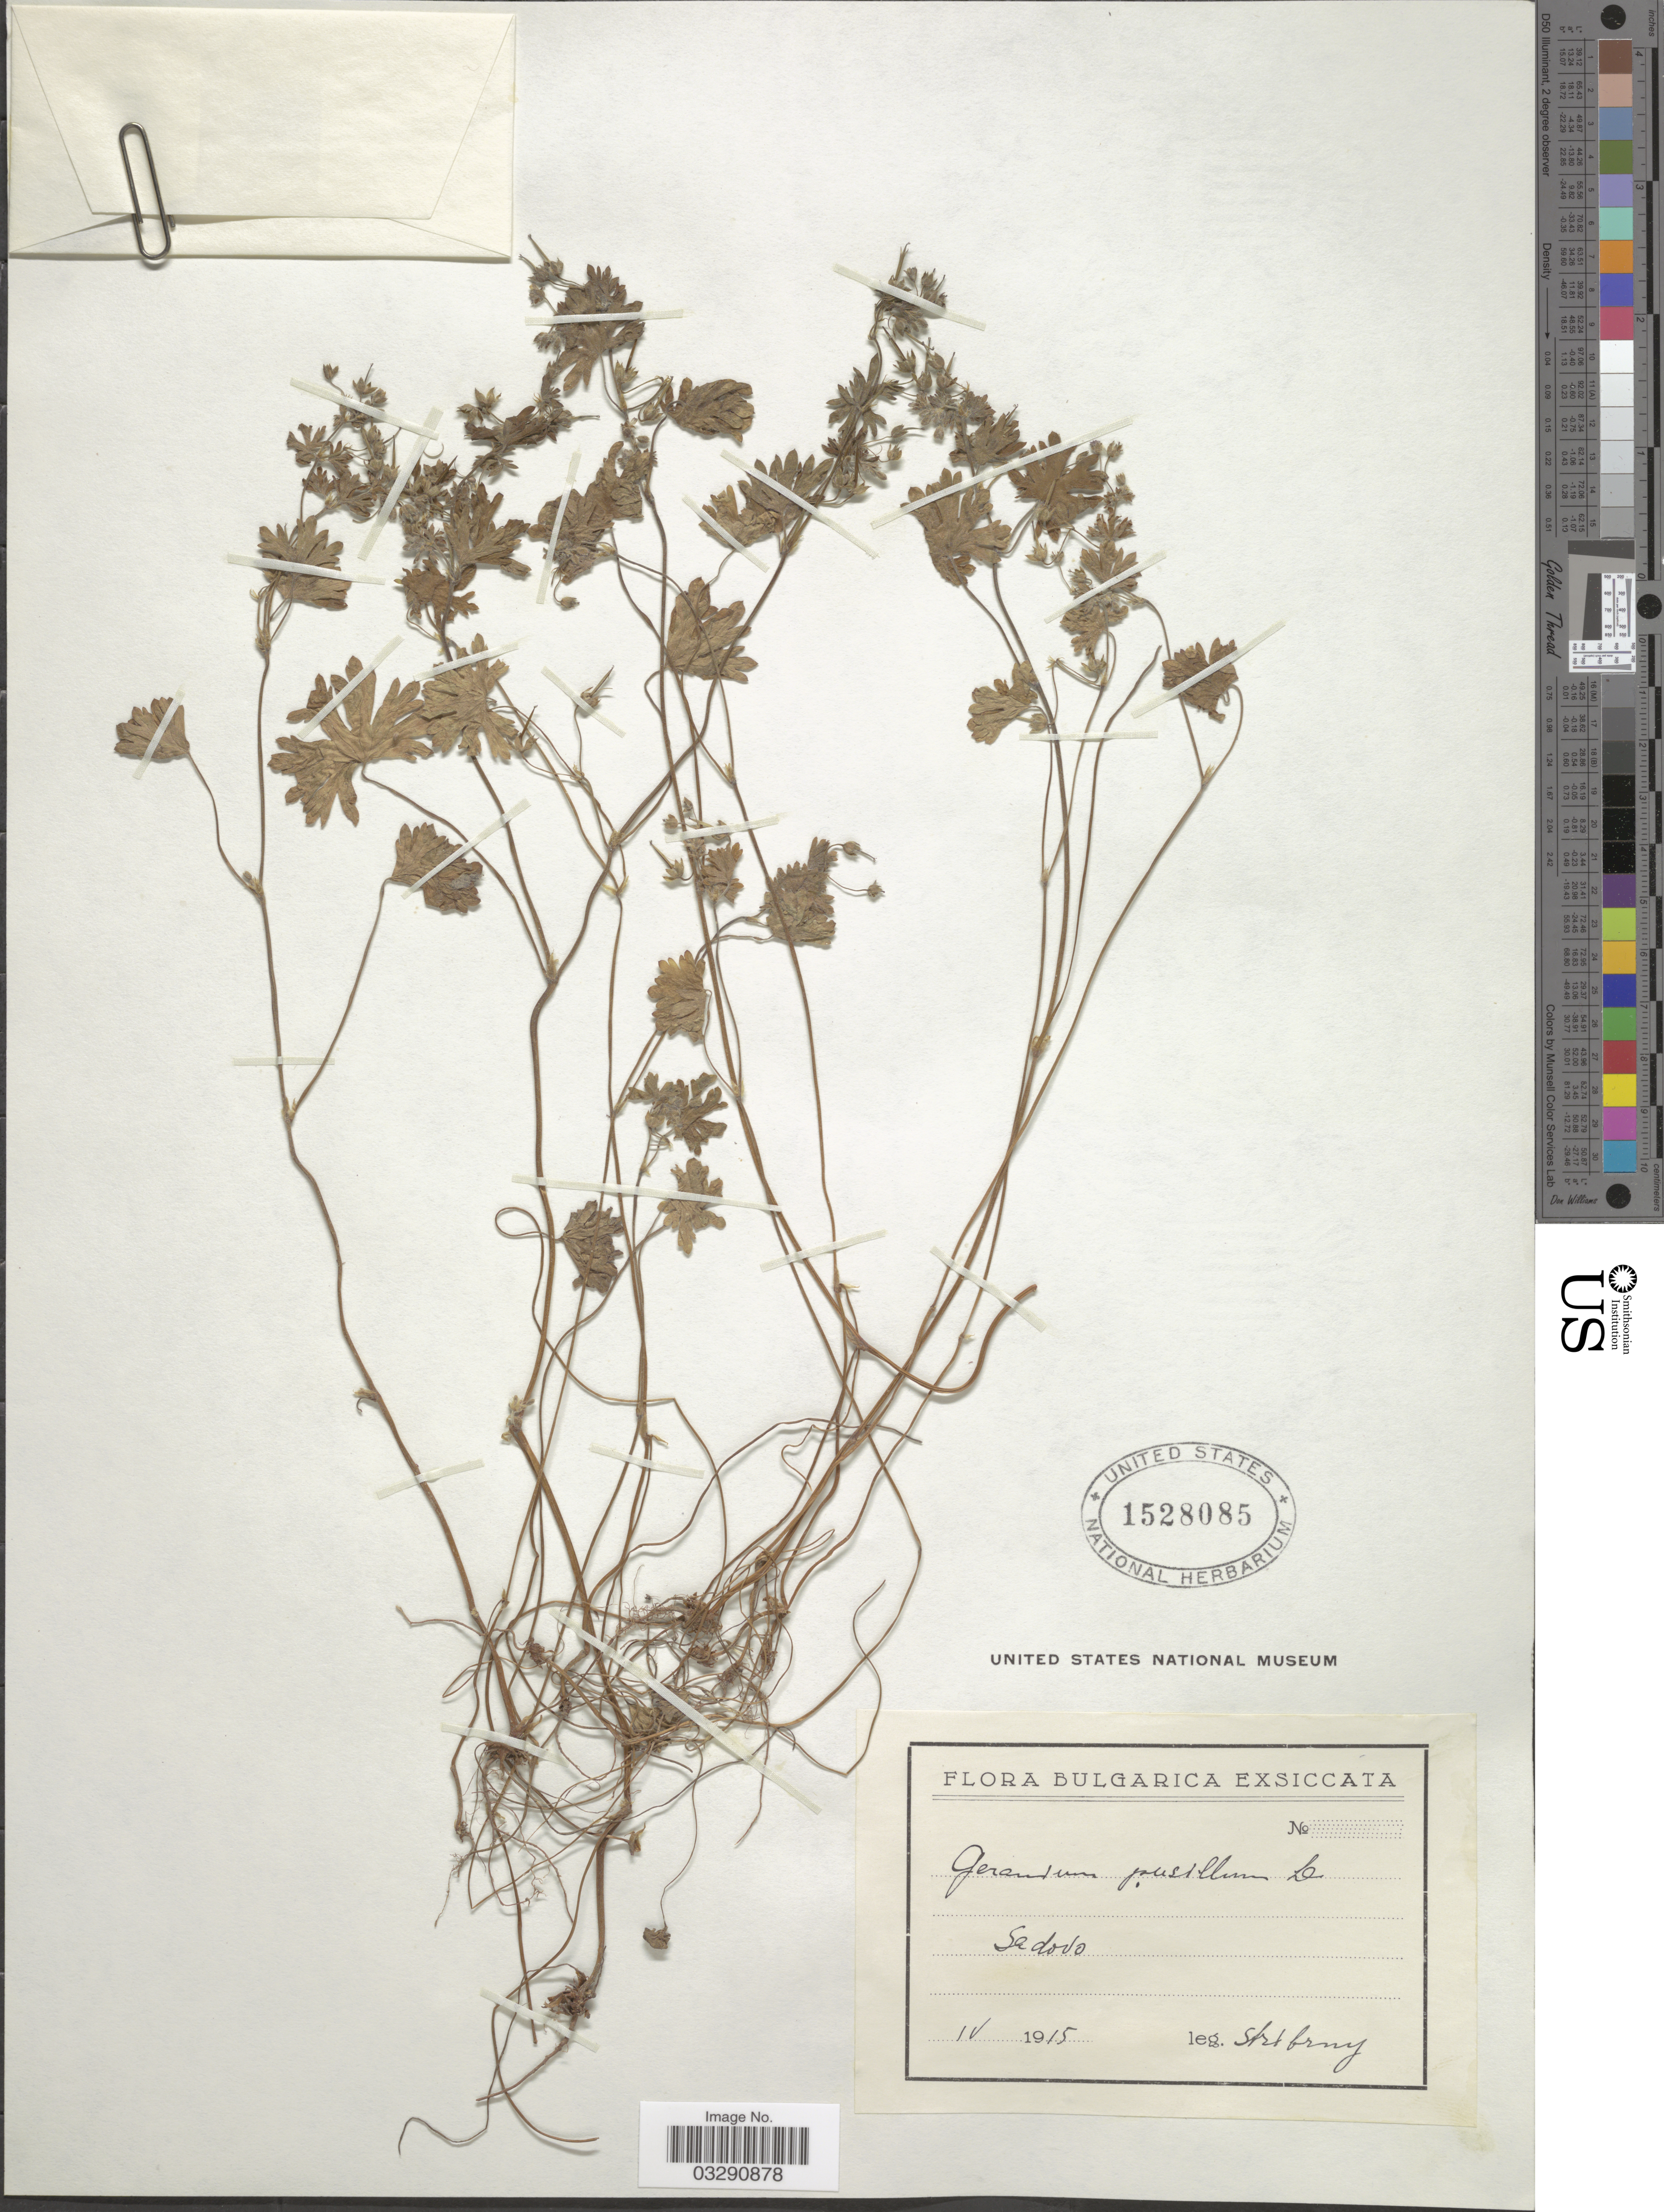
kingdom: Plantae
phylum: Tracheophyta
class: Magnoliopsida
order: Geraniales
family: Geraniaceae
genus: Geranium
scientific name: Geranium pusillum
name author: L.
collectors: V. Stribrny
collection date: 1915-04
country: Bulgaria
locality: Sadovo.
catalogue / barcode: US 1528085